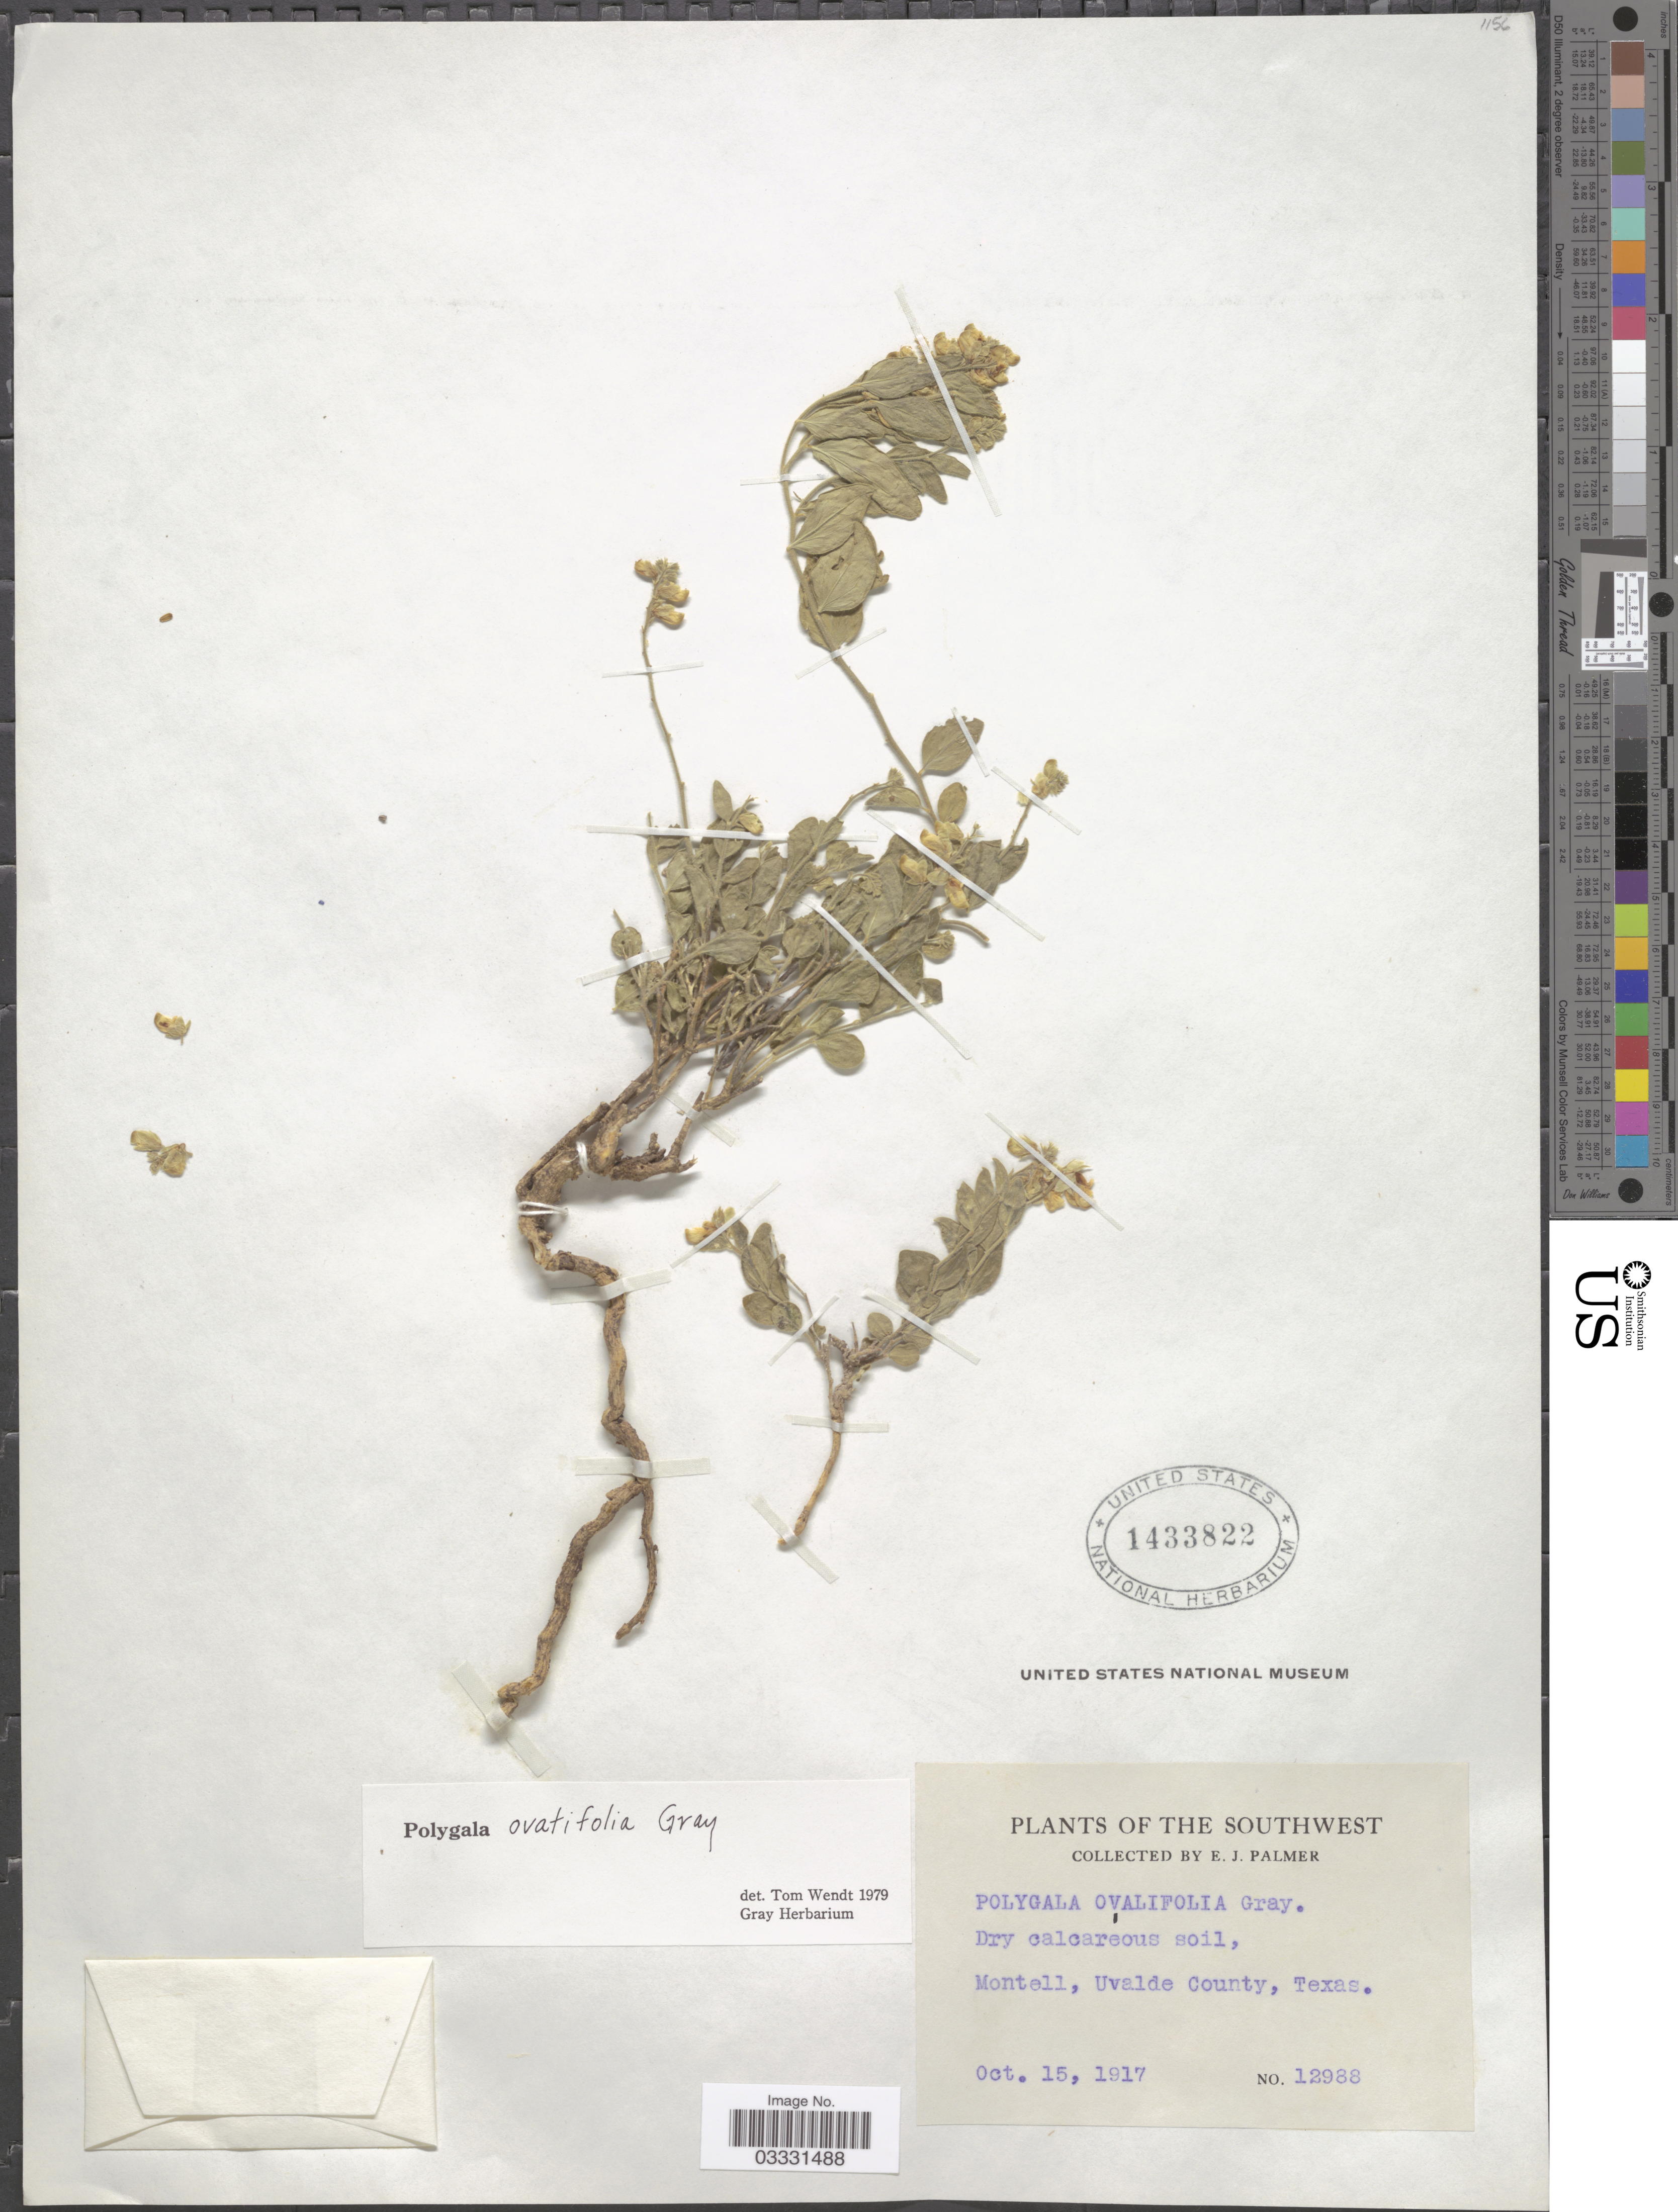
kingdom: Plantae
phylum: Tracheophyta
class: Magnoliopsida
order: Fabales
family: Polygalaceae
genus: Hebecarpa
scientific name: Hebecarpa ovatifolia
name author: (A. Gray) J.R. Abbott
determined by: Strong, Mark T., (BOT), Smithsonian Institution - National Museum of Natural History (UNITED STATES)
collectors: E. J. Palmer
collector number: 12988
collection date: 1917-10-15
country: United States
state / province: Texas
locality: The Southwest. Montell, Uvalde County.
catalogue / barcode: US 1433822